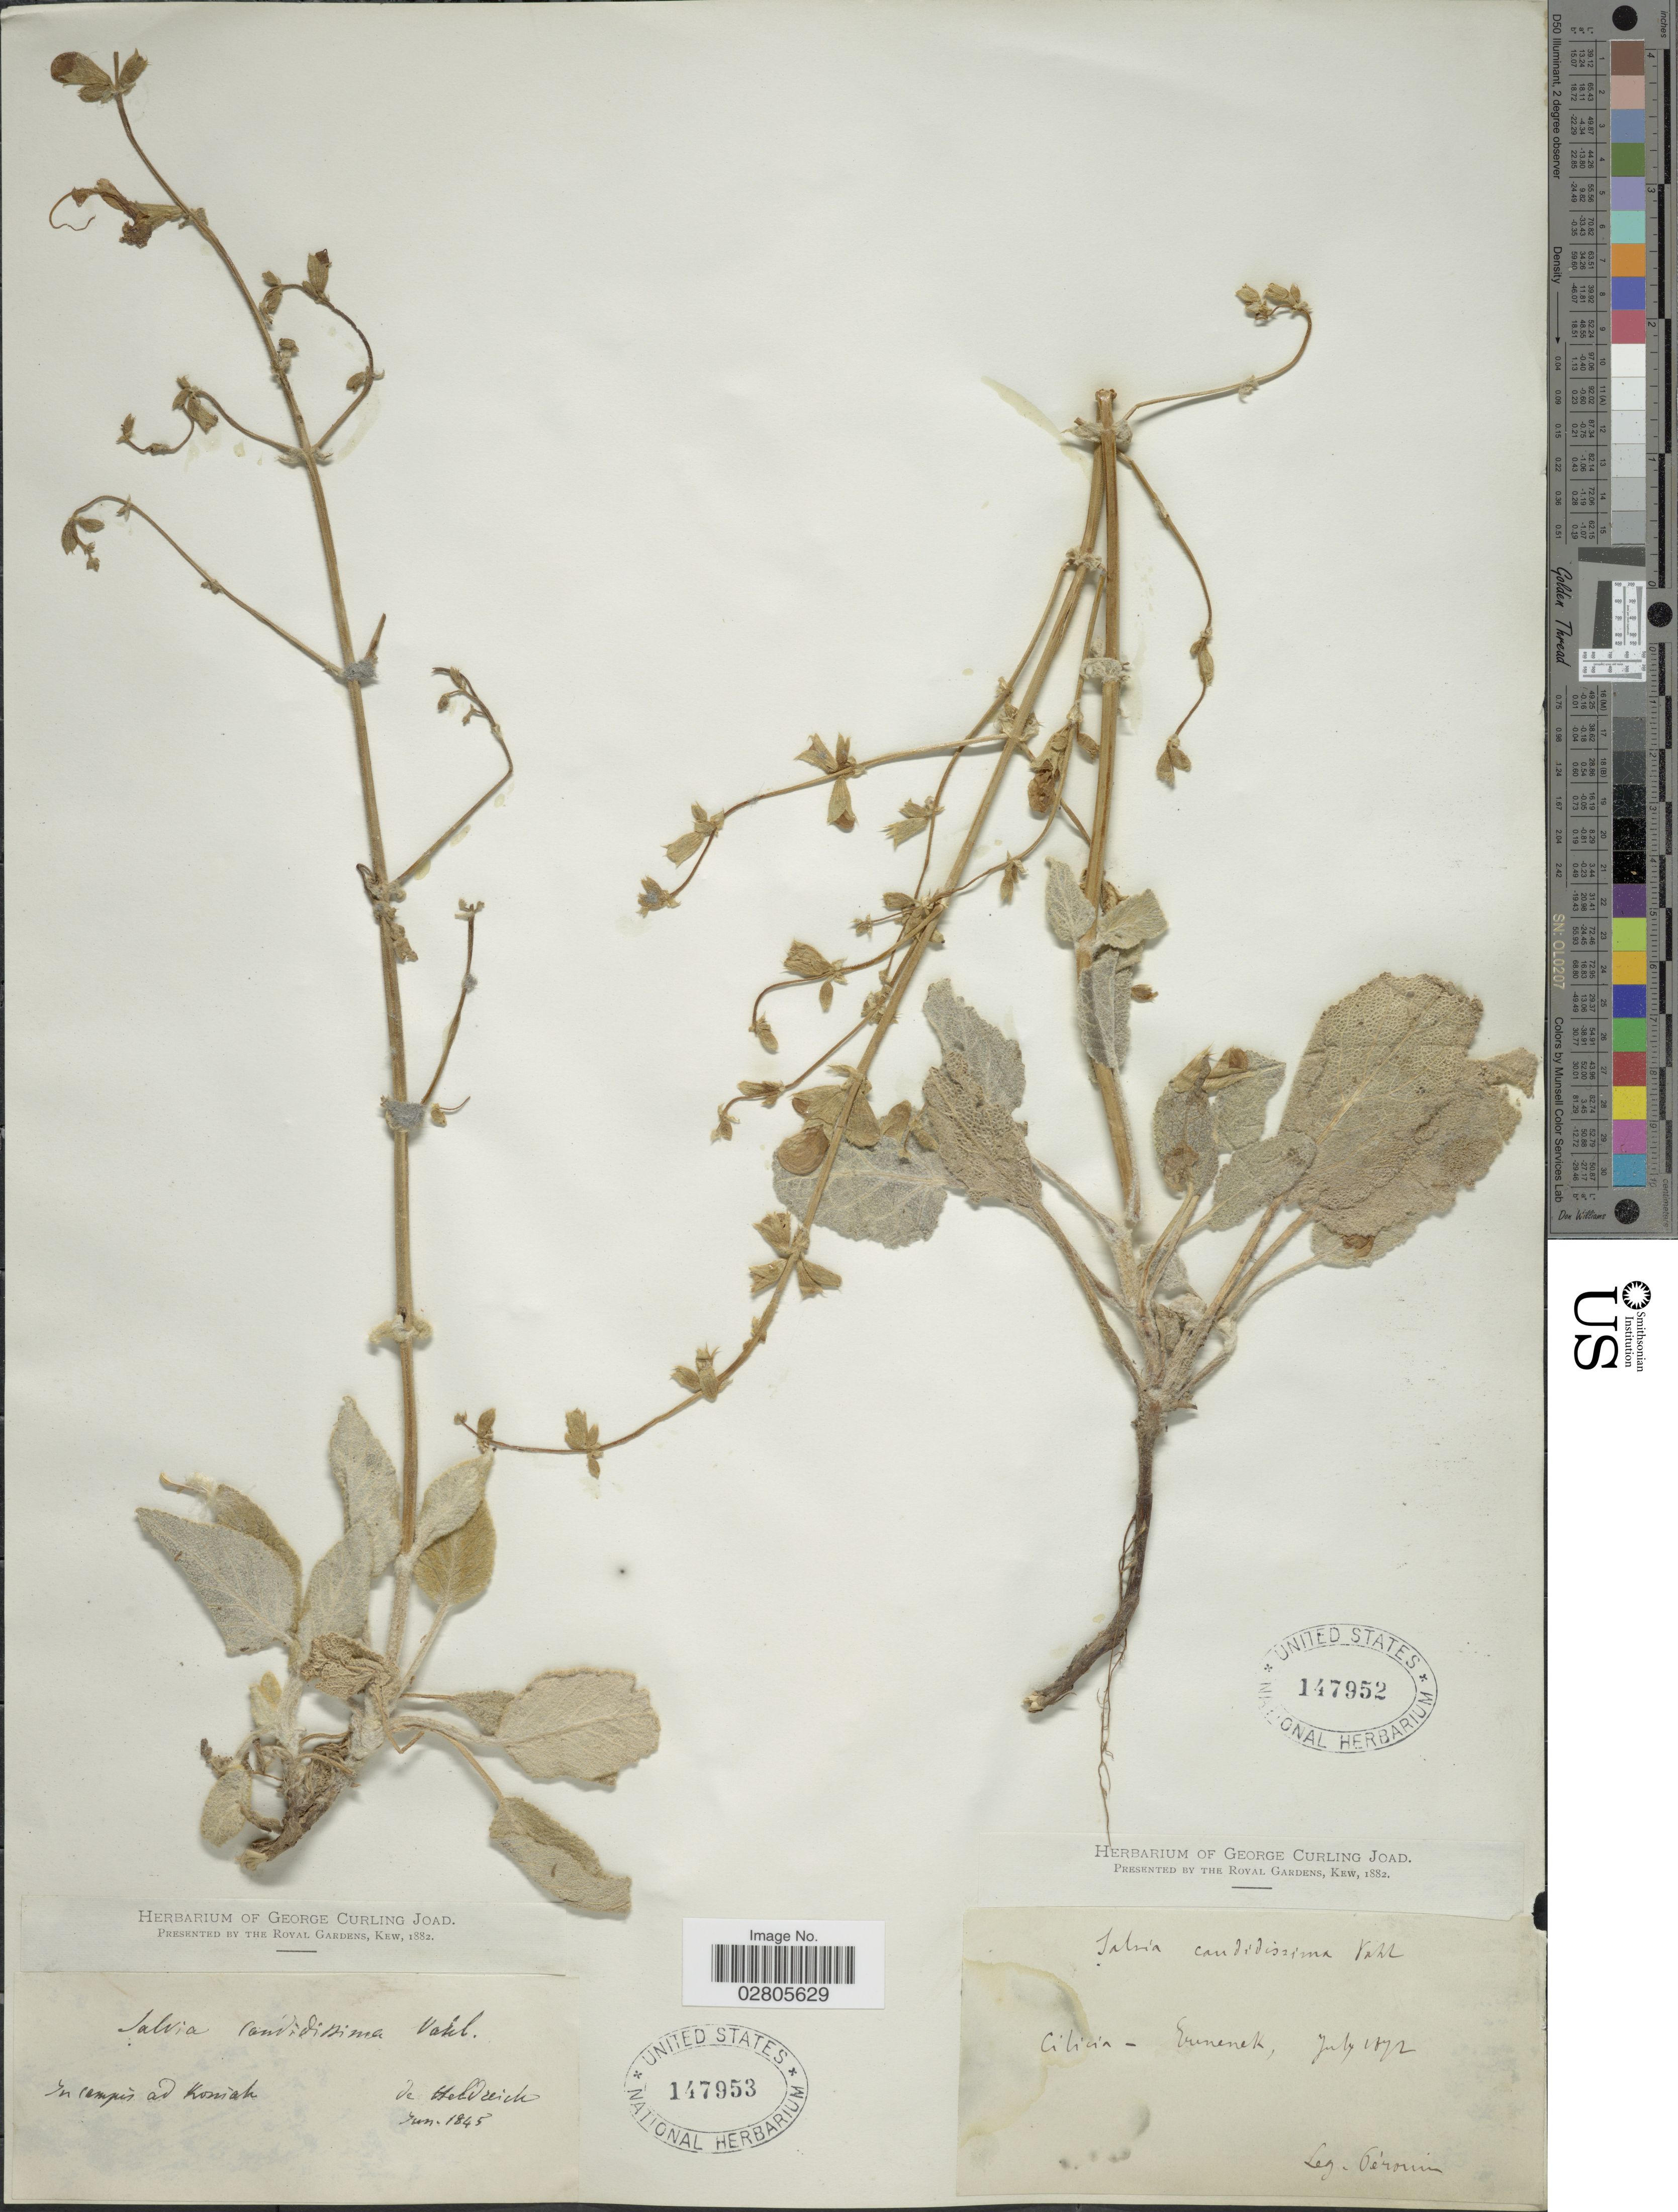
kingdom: Plantae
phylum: Tracheophyta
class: Magnoliopsida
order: Lamiales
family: Lamiaceae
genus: Salvia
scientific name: Salvia candidissima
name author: Vahl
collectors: -. Perroni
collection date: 1892-07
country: Turkey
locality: Cilicia- Ermenek.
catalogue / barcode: US 147952-2